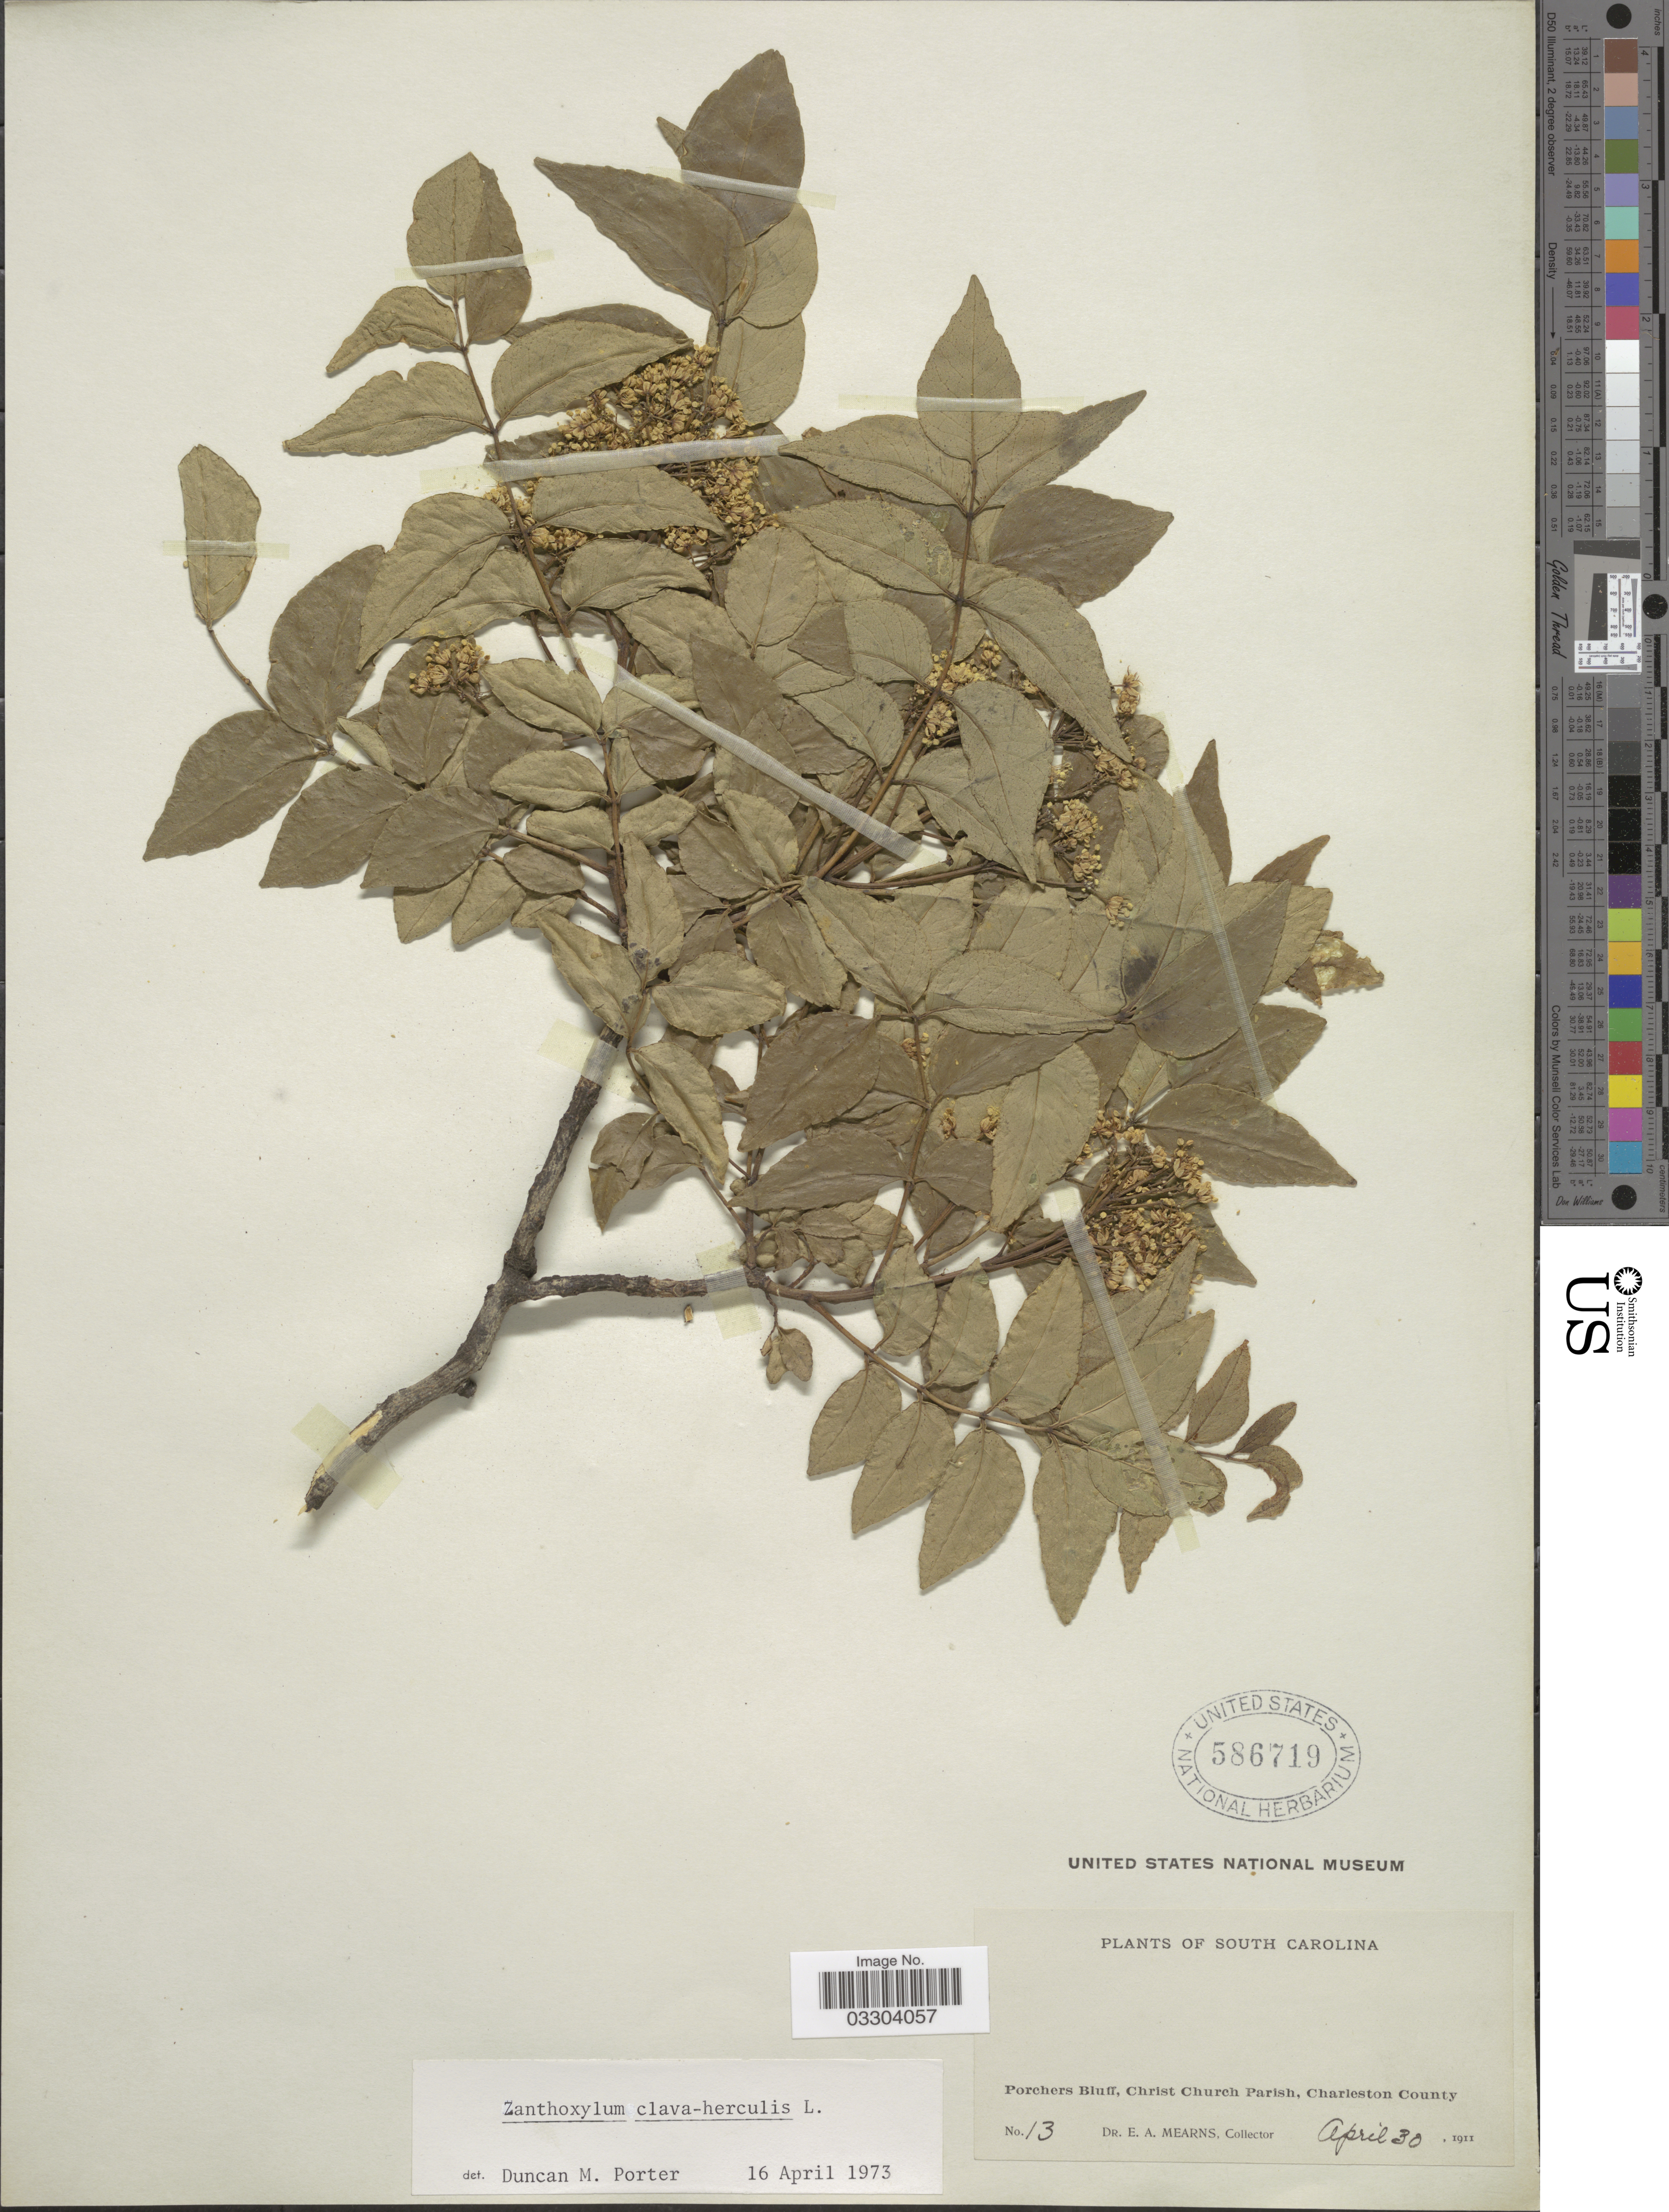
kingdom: Plantae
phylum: Tracheophyta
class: Magnoliopsida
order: Sapindales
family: Rutaceae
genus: Zanthoxylum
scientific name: Zanthoxylum clava-herculis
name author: L.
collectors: E. A. Mearns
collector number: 13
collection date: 1911-04-30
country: United States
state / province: South Carolina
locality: Porchers Bluff, Christ Church Parish, Charleston County.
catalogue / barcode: US 586719